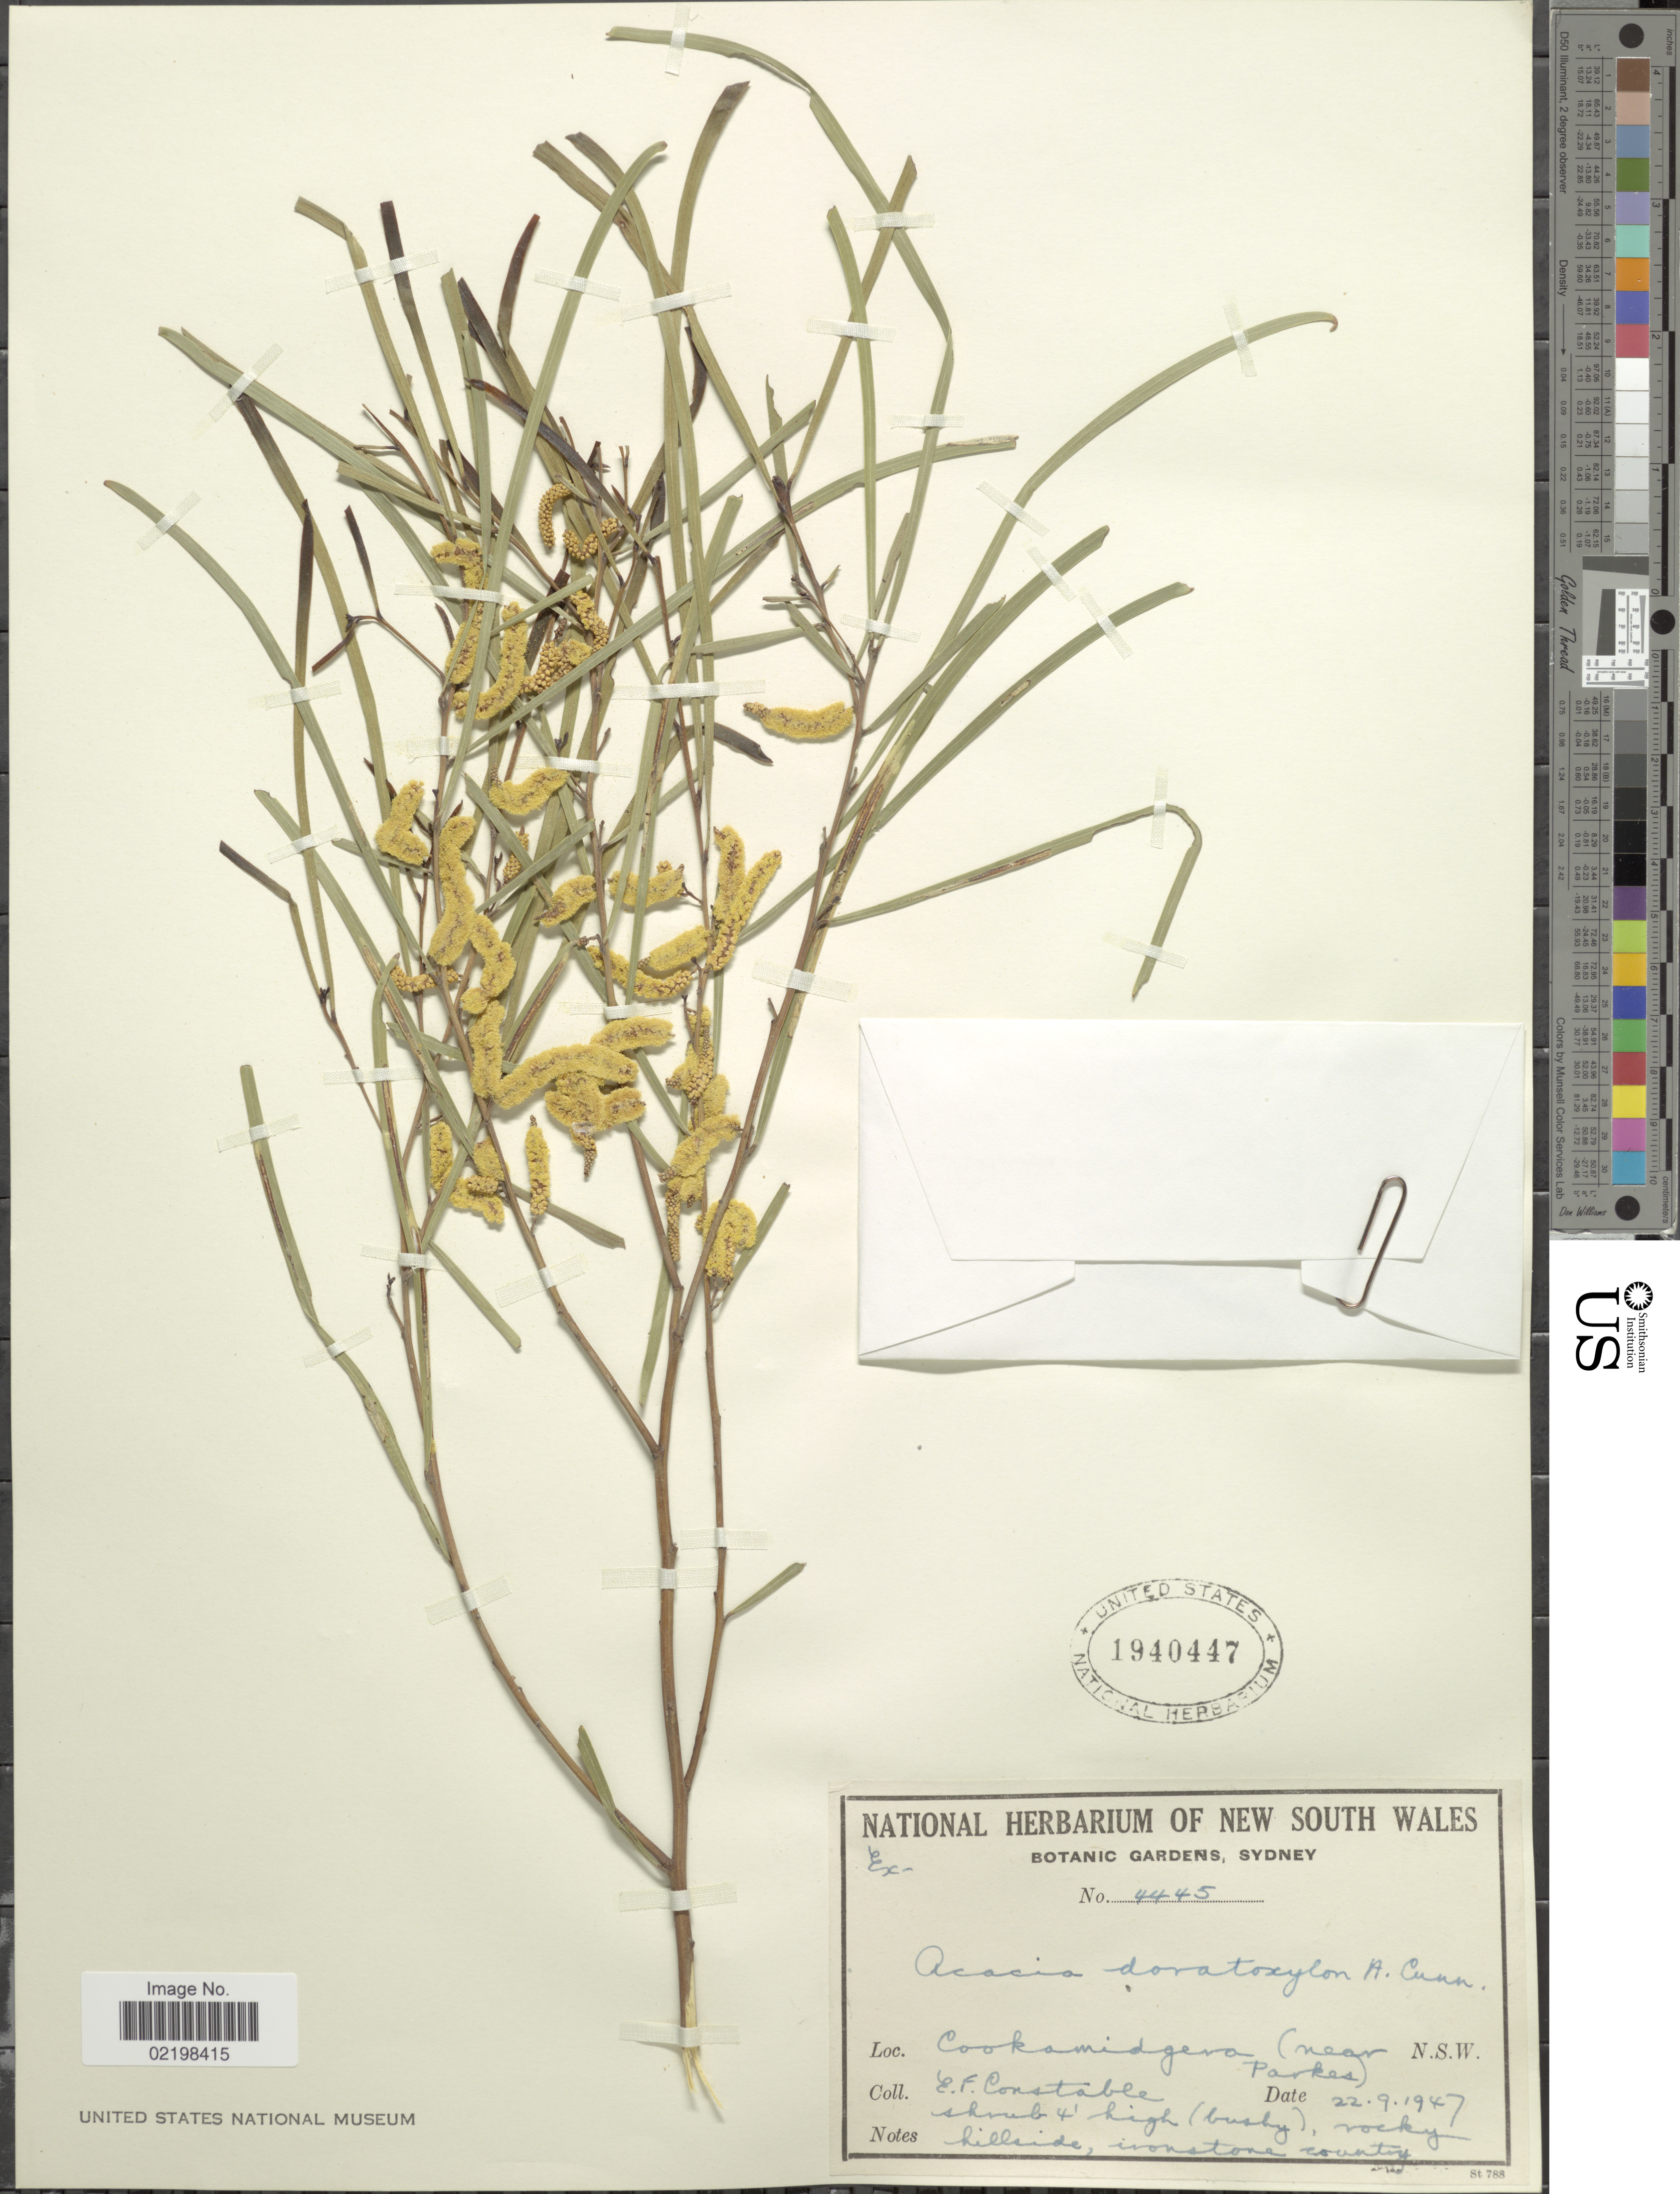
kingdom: Plantae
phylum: Tracheophyta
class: Magnoliopsida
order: Fabales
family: Fabaceae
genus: Acacia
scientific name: Acacia doratoxylon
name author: Meisn.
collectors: E. F. Constable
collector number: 4445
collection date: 1947-09-22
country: Australia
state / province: New South Wales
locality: Cookamidgera (near Parkes) N.S.W.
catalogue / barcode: US 1940447